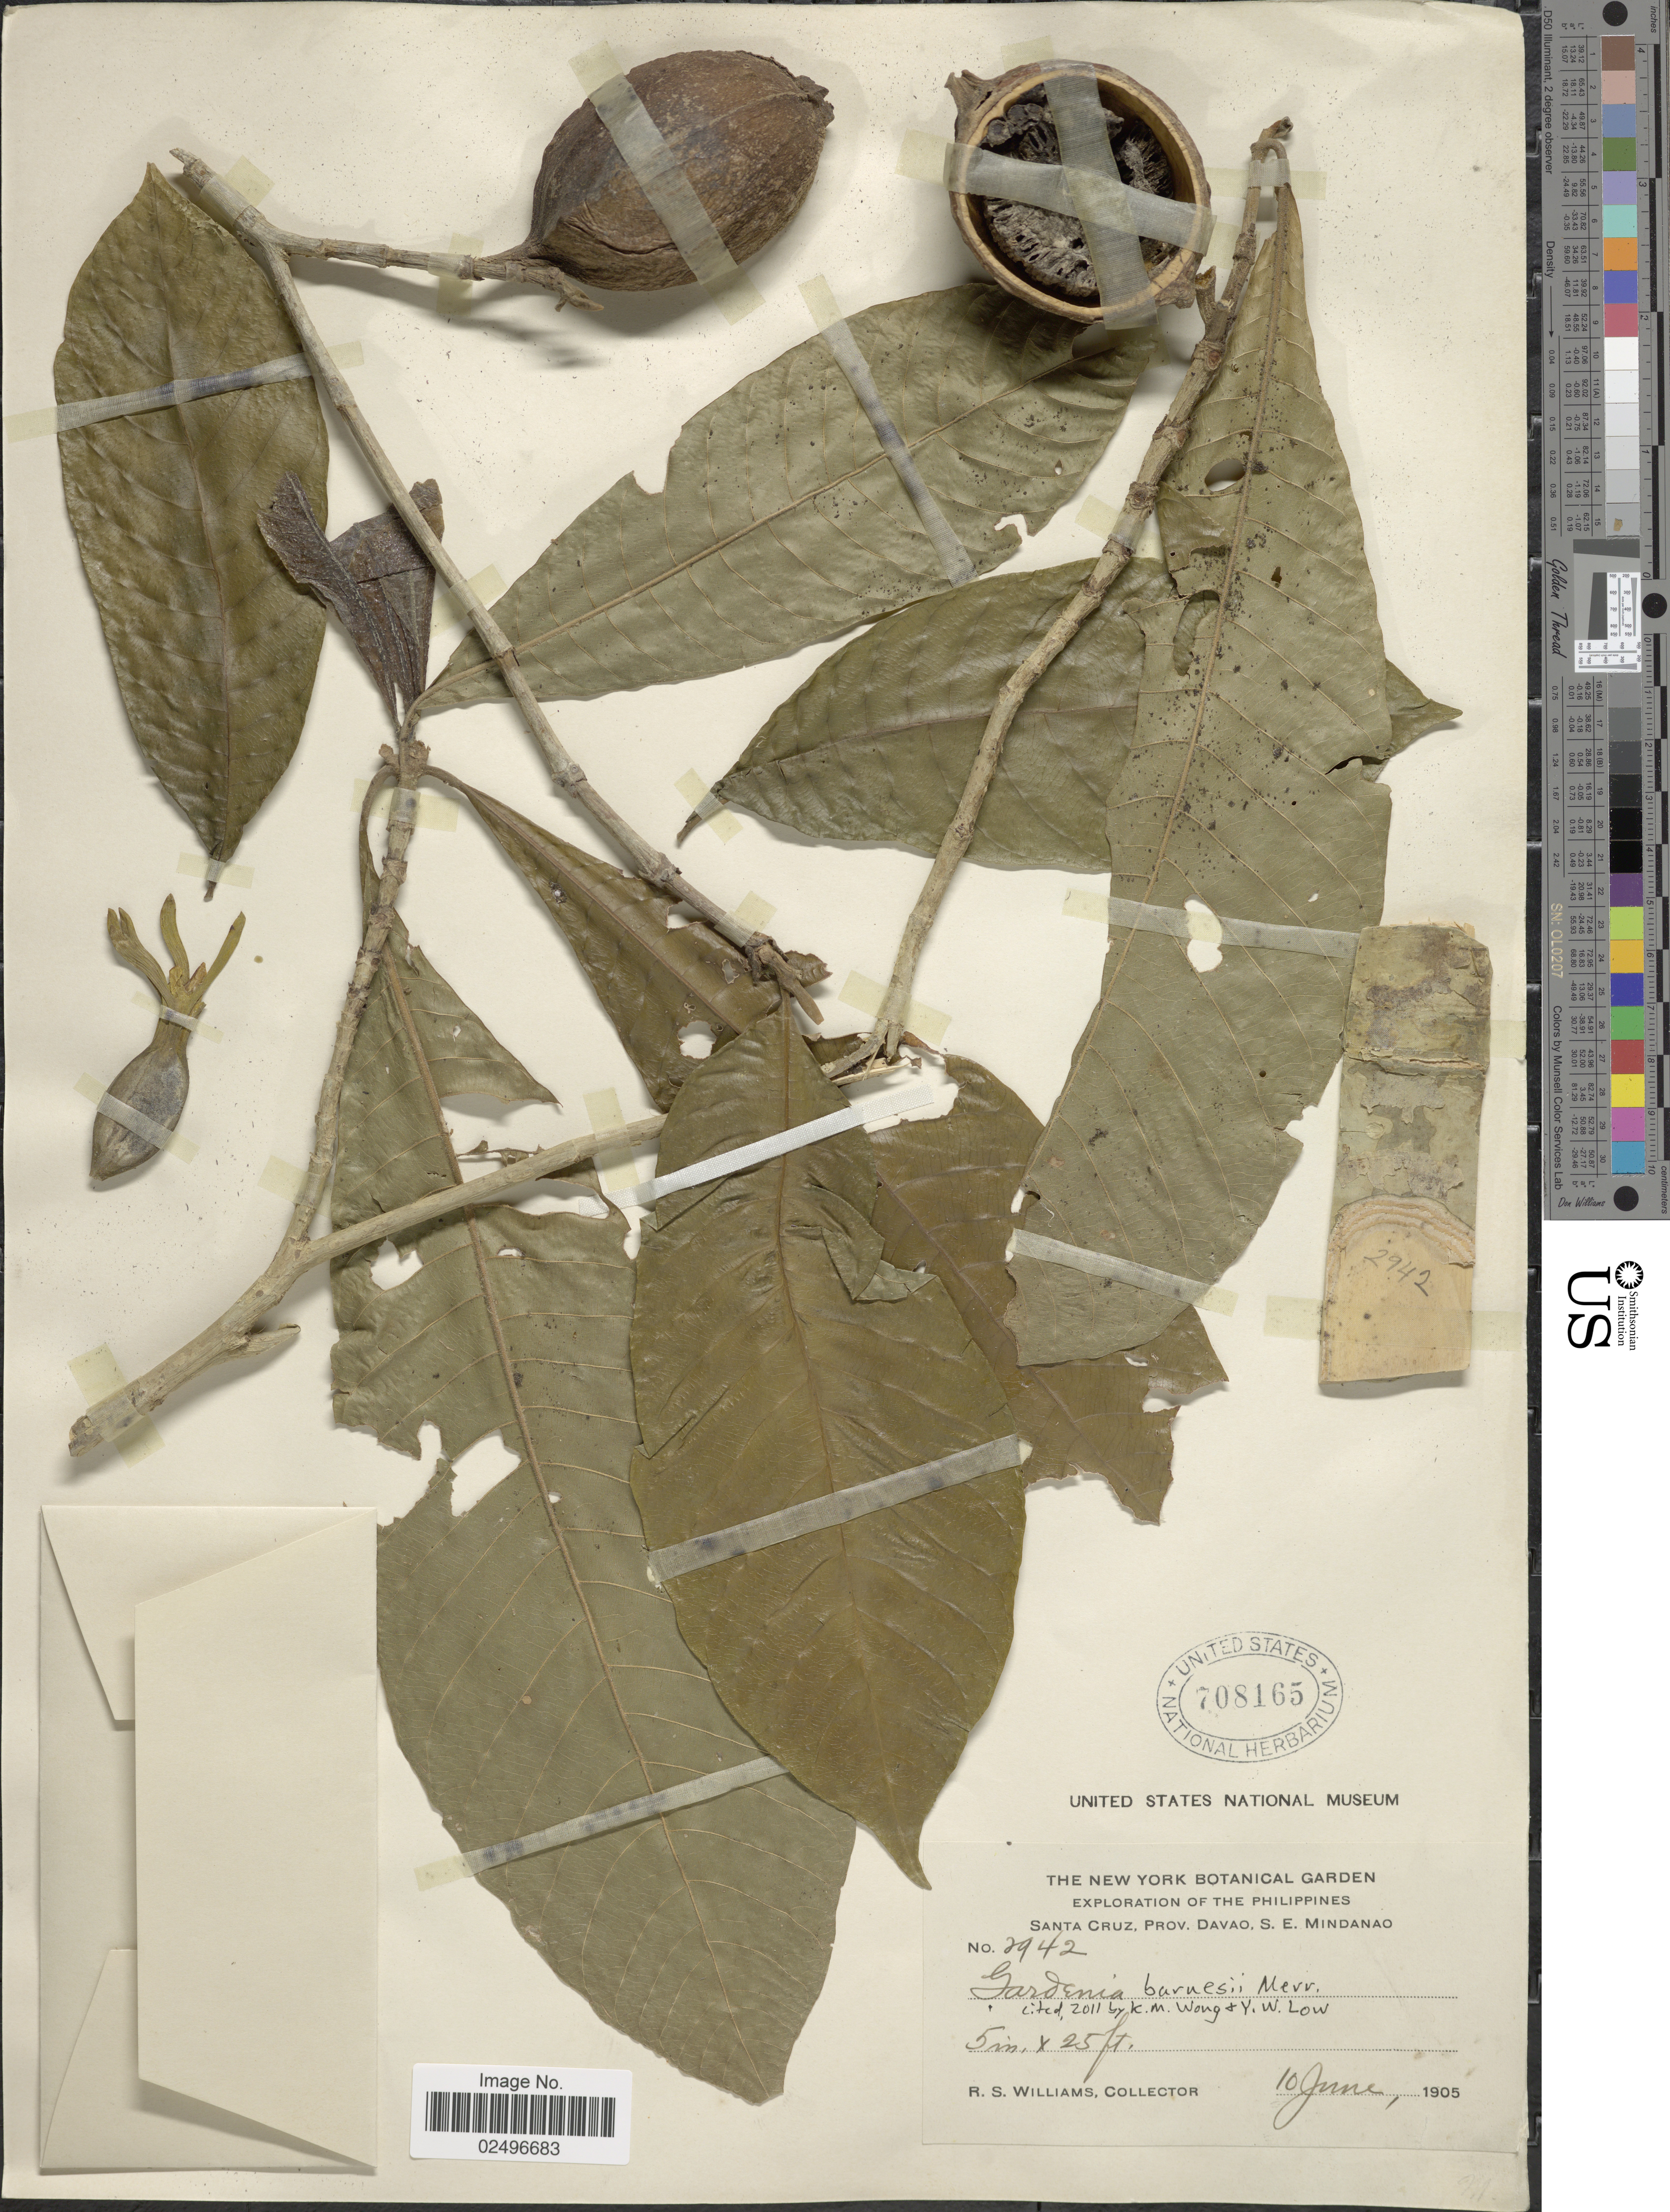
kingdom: Plantae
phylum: Tracheophyta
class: Magnoliopsida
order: Gentianales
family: Rubiaceae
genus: Gardenia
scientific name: Gardenia barnesii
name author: Merr.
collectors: R. S. Williams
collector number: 2942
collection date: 1905-06-10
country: Philippines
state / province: Davao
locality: Santa Cruz, S. E. Mindanao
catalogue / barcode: US 708165